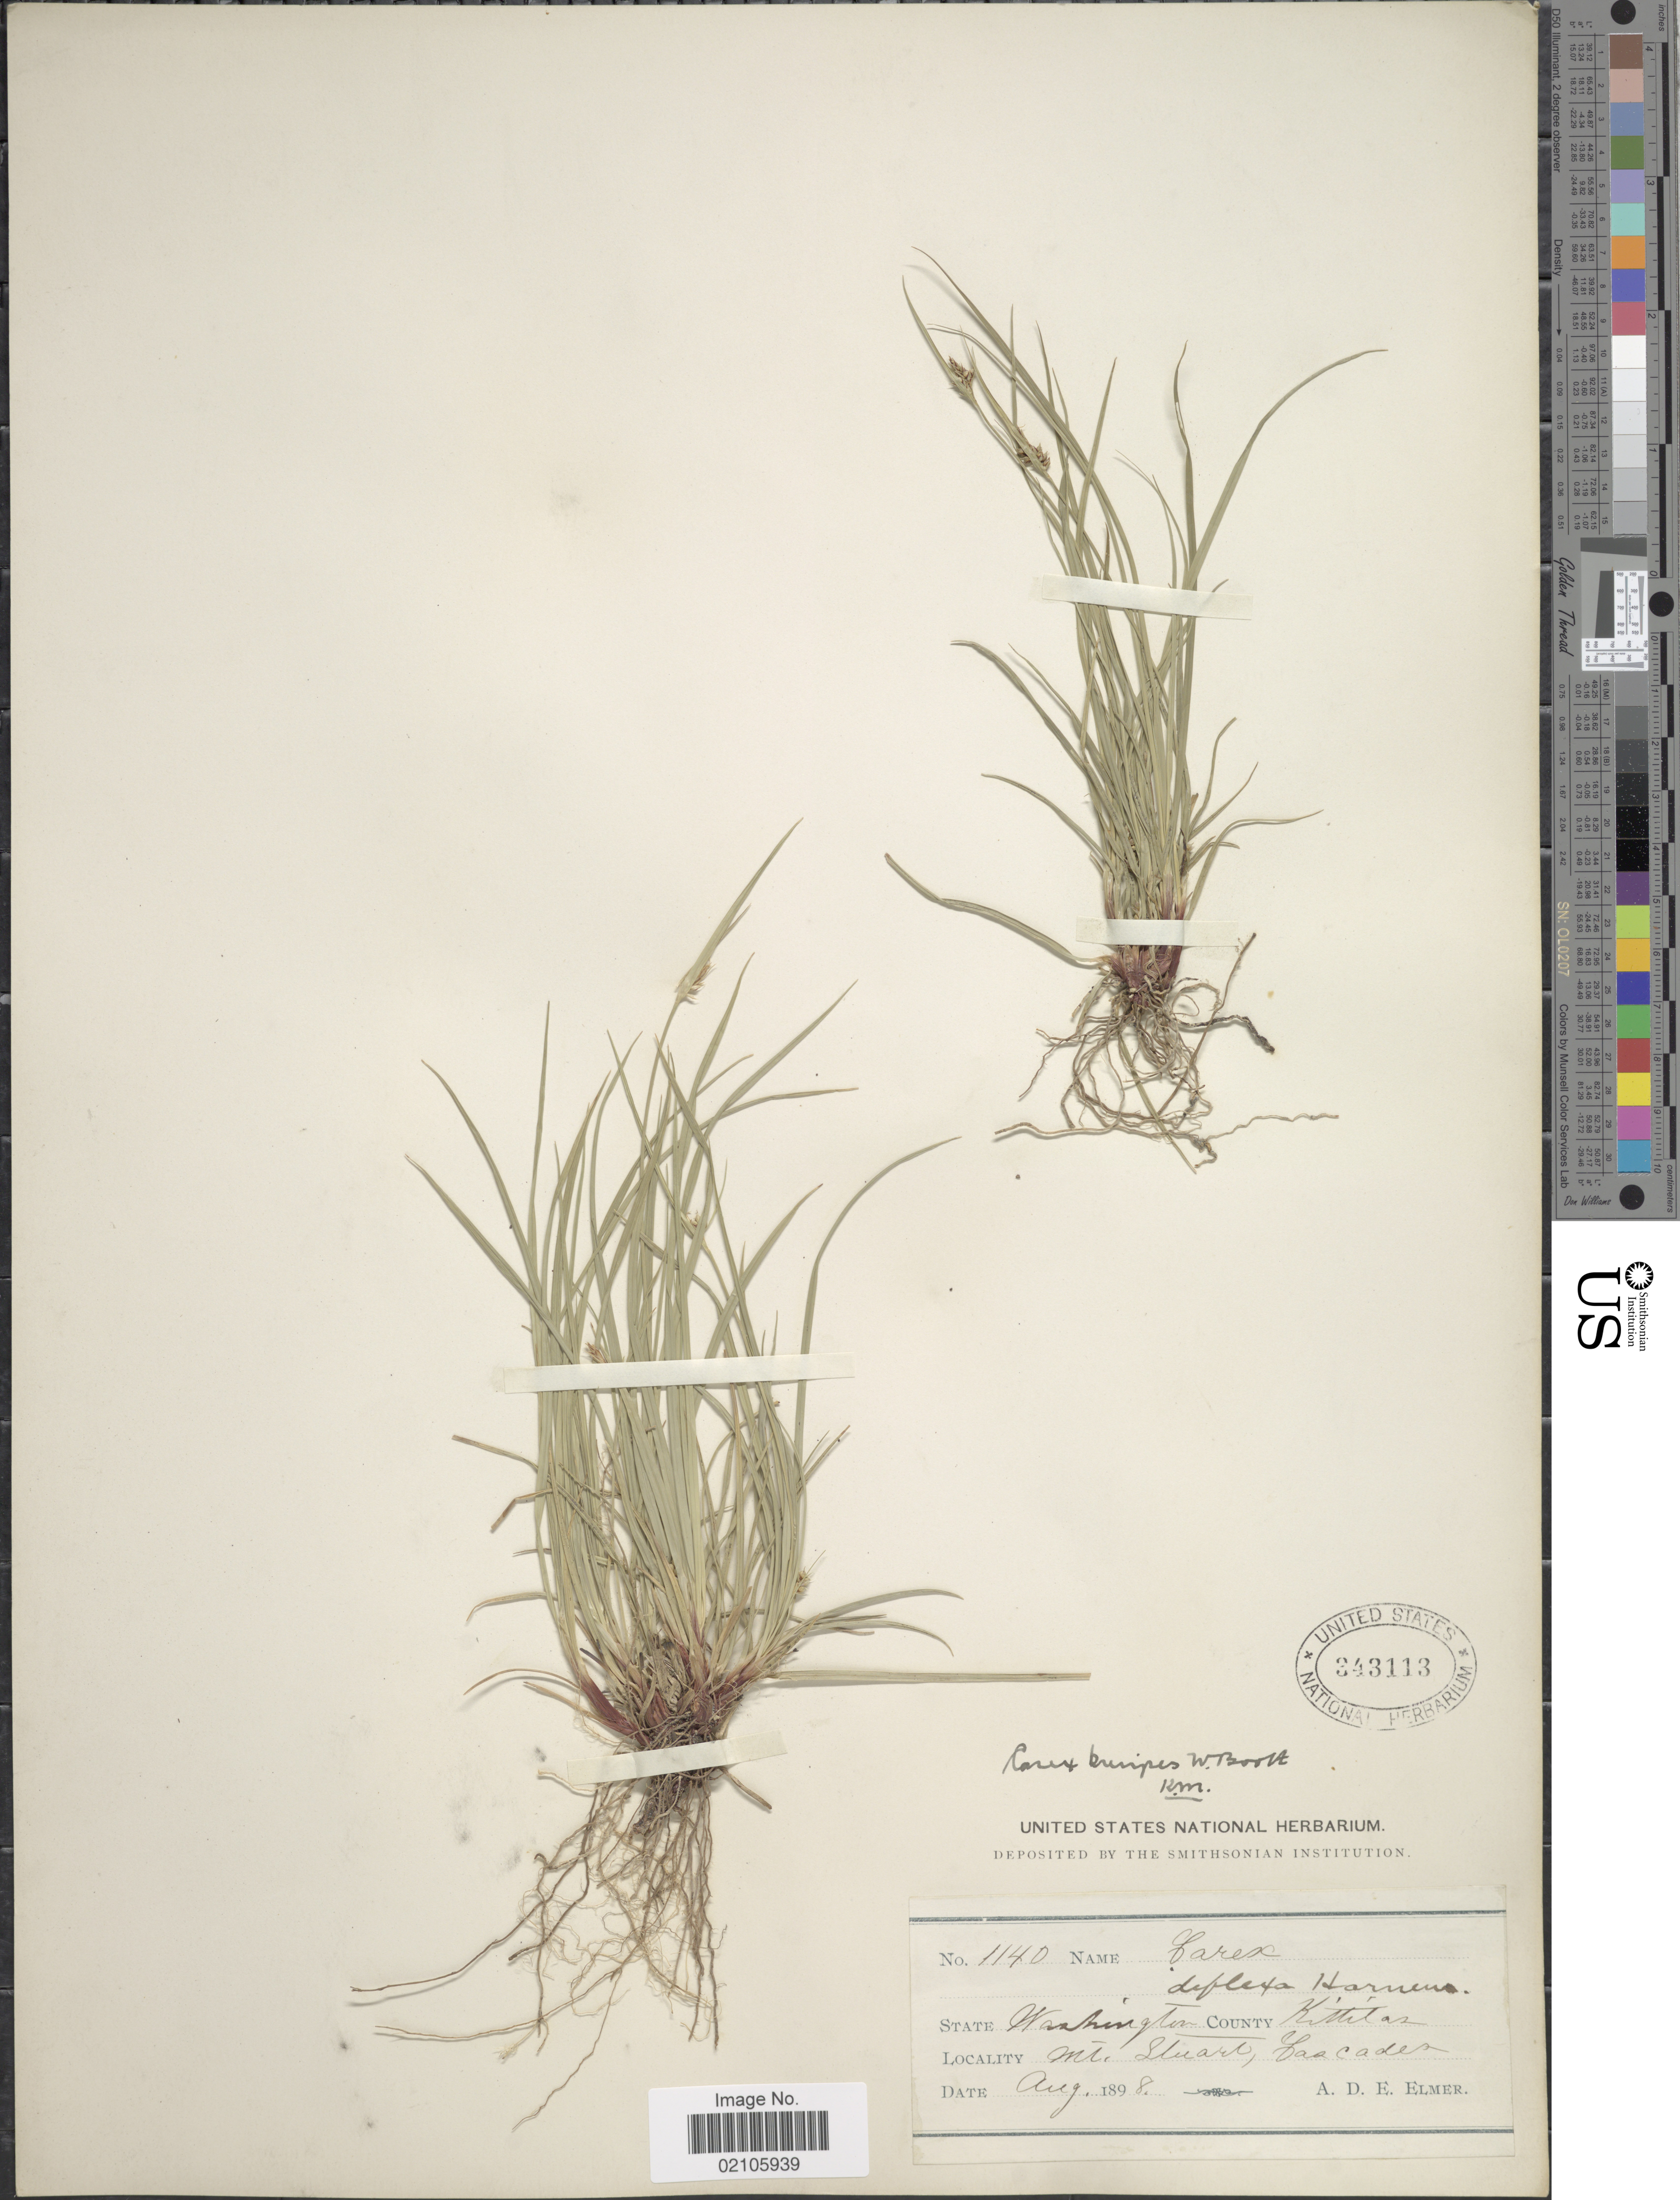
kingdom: Plantae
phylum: Tracheophyta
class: Liliopsida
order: Poales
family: Cyperaceae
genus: Carex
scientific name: Carex rossii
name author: Boott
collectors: A. D. E. Elmer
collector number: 1140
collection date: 1898-08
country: United States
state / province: Washington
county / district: Kittitas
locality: County Kittitas, Mt. Stuart, Cascades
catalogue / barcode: US 343113